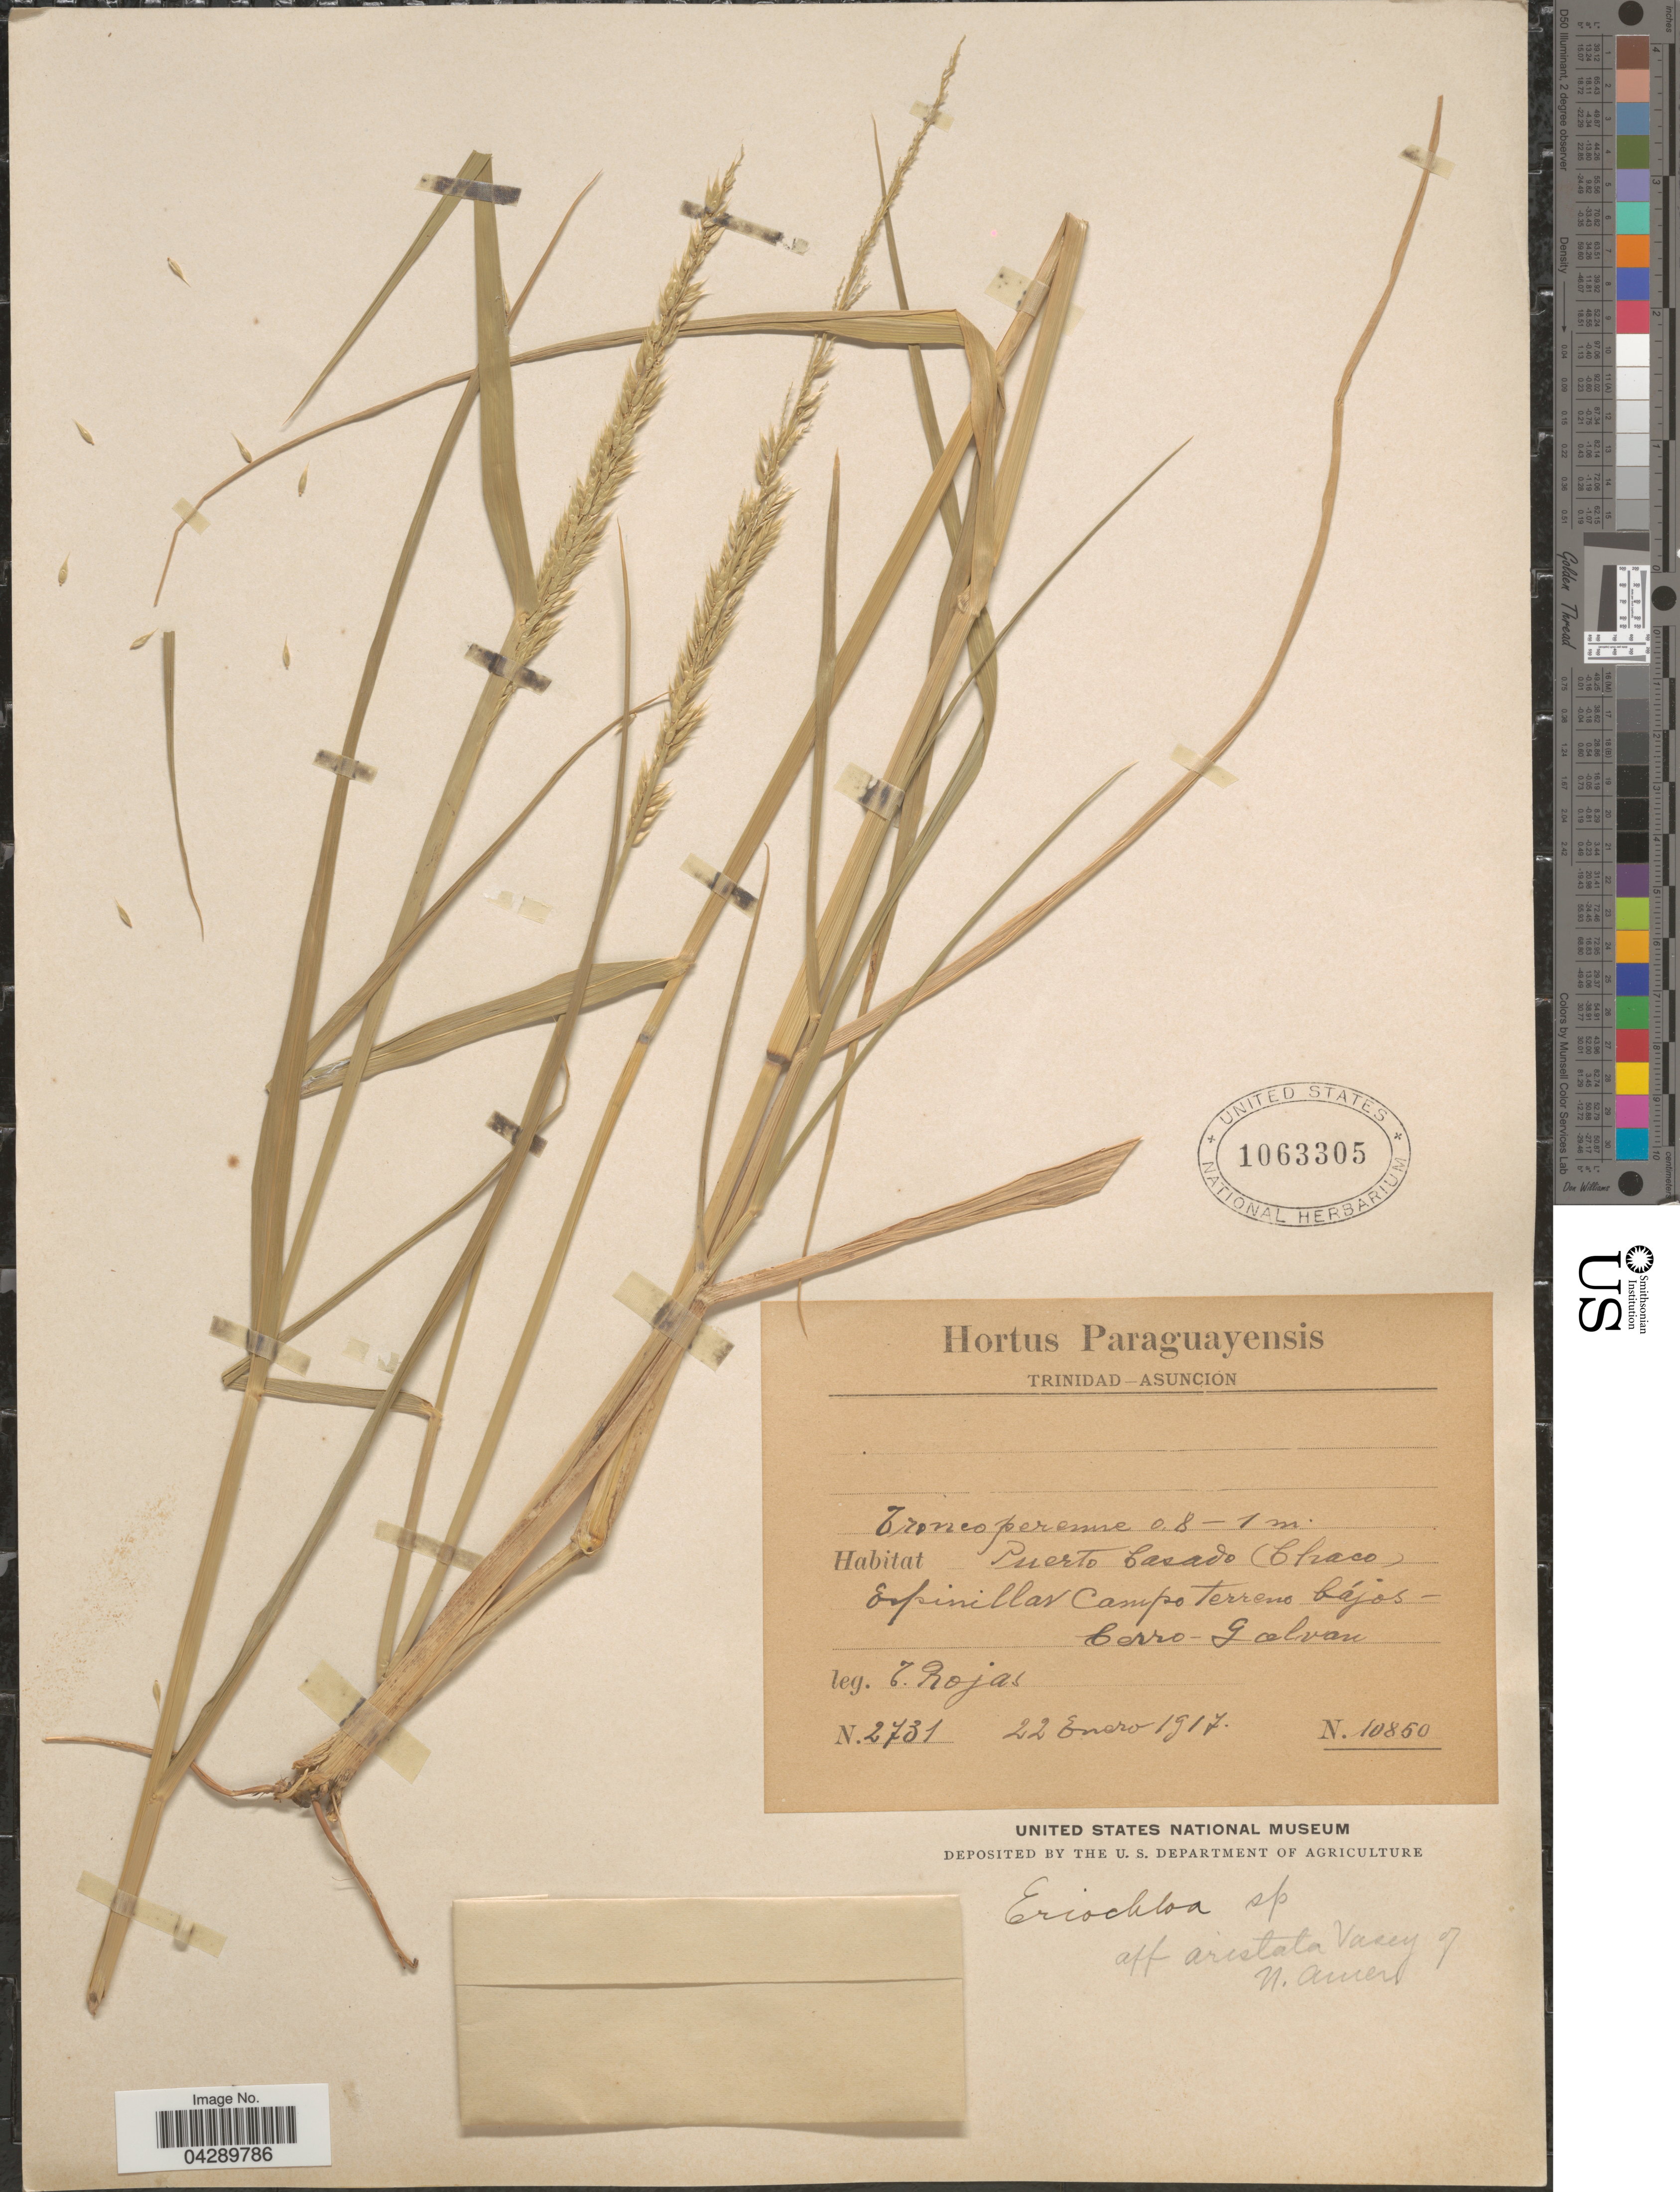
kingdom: Plantae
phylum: Tracheophyta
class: Liliopsida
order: Poales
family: Poaceae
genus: Eriochloa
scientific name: Eriochloa sp.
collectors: T. Rojas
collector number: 2731/10850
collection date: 1917-01-22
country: Argentina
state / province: Chaco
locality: Puerto Casado, Espinillar Campo Terreno bájos-Cerro-Galvan.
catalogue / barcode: US 1063305